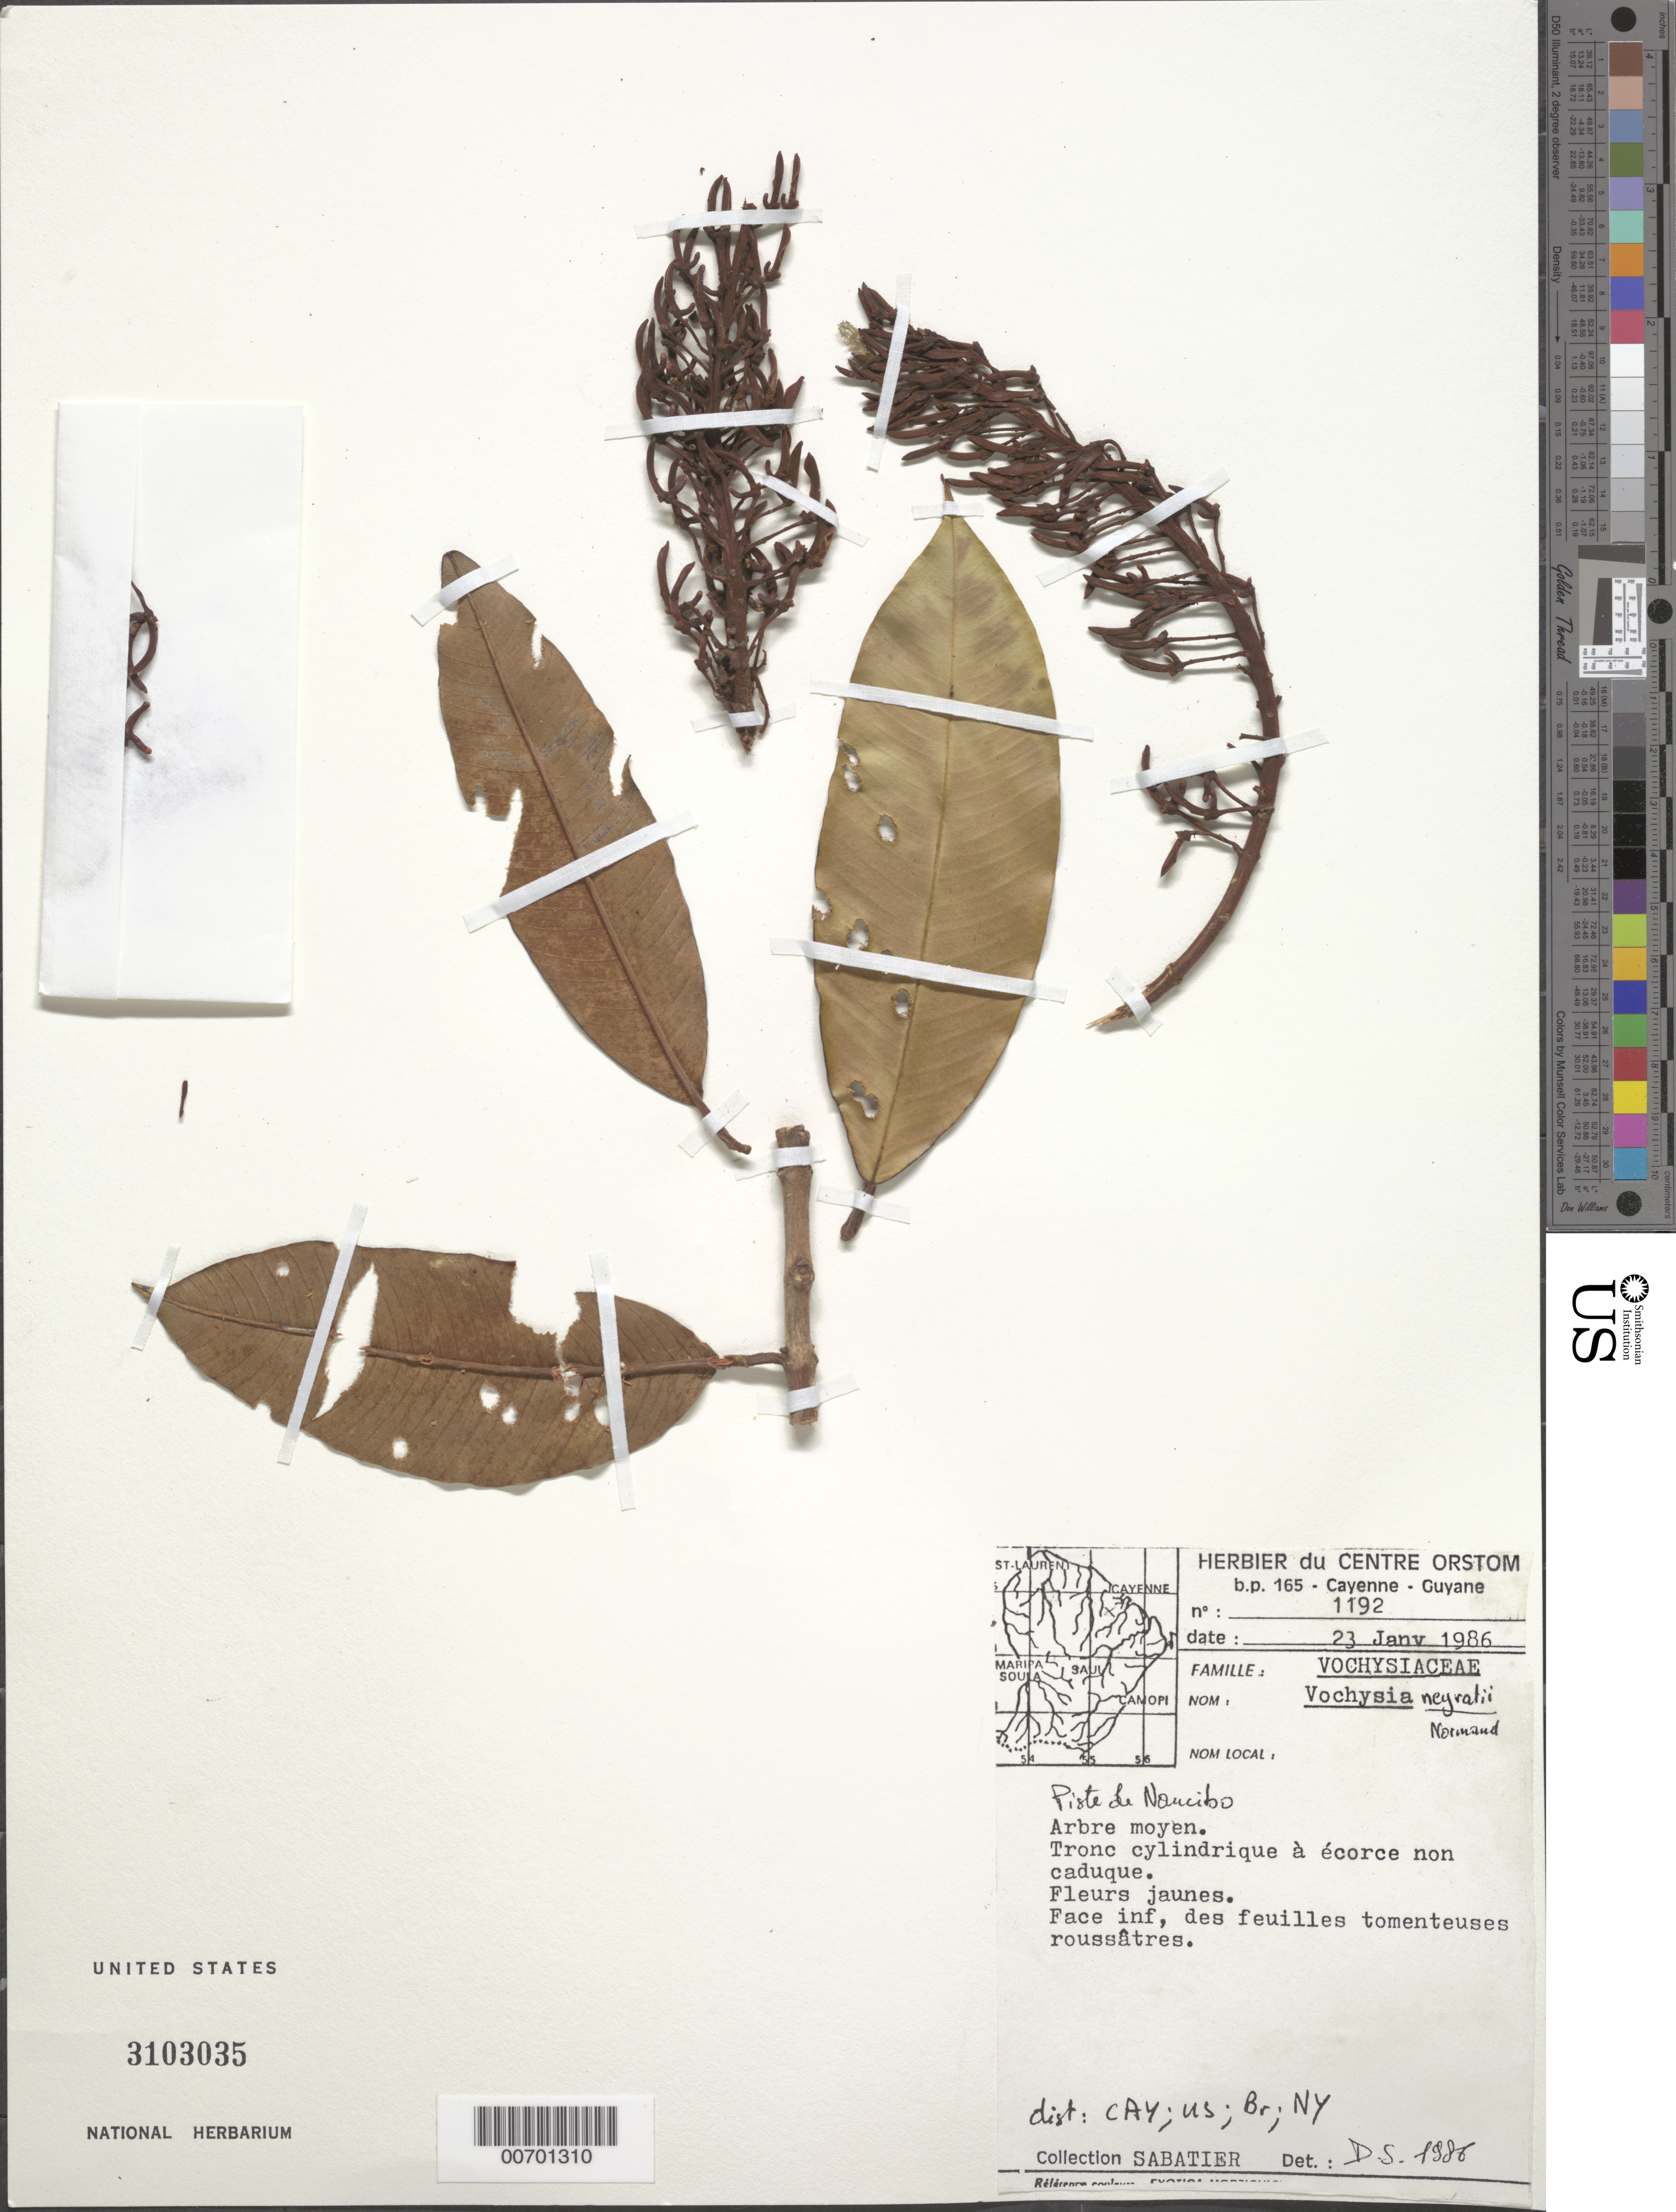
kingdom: Plantae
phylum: Tracheophyta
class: Magnoliopsida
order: Myrtales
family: Vochysiaceae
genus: Vochysia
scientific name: Vochysia neyratii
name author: Normand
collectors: D. Sabatier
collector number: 1192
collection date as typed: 23-Jan-86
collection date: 1986-01-23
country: French Guiana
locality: Piste de Nancibo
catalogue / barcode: US 3103035